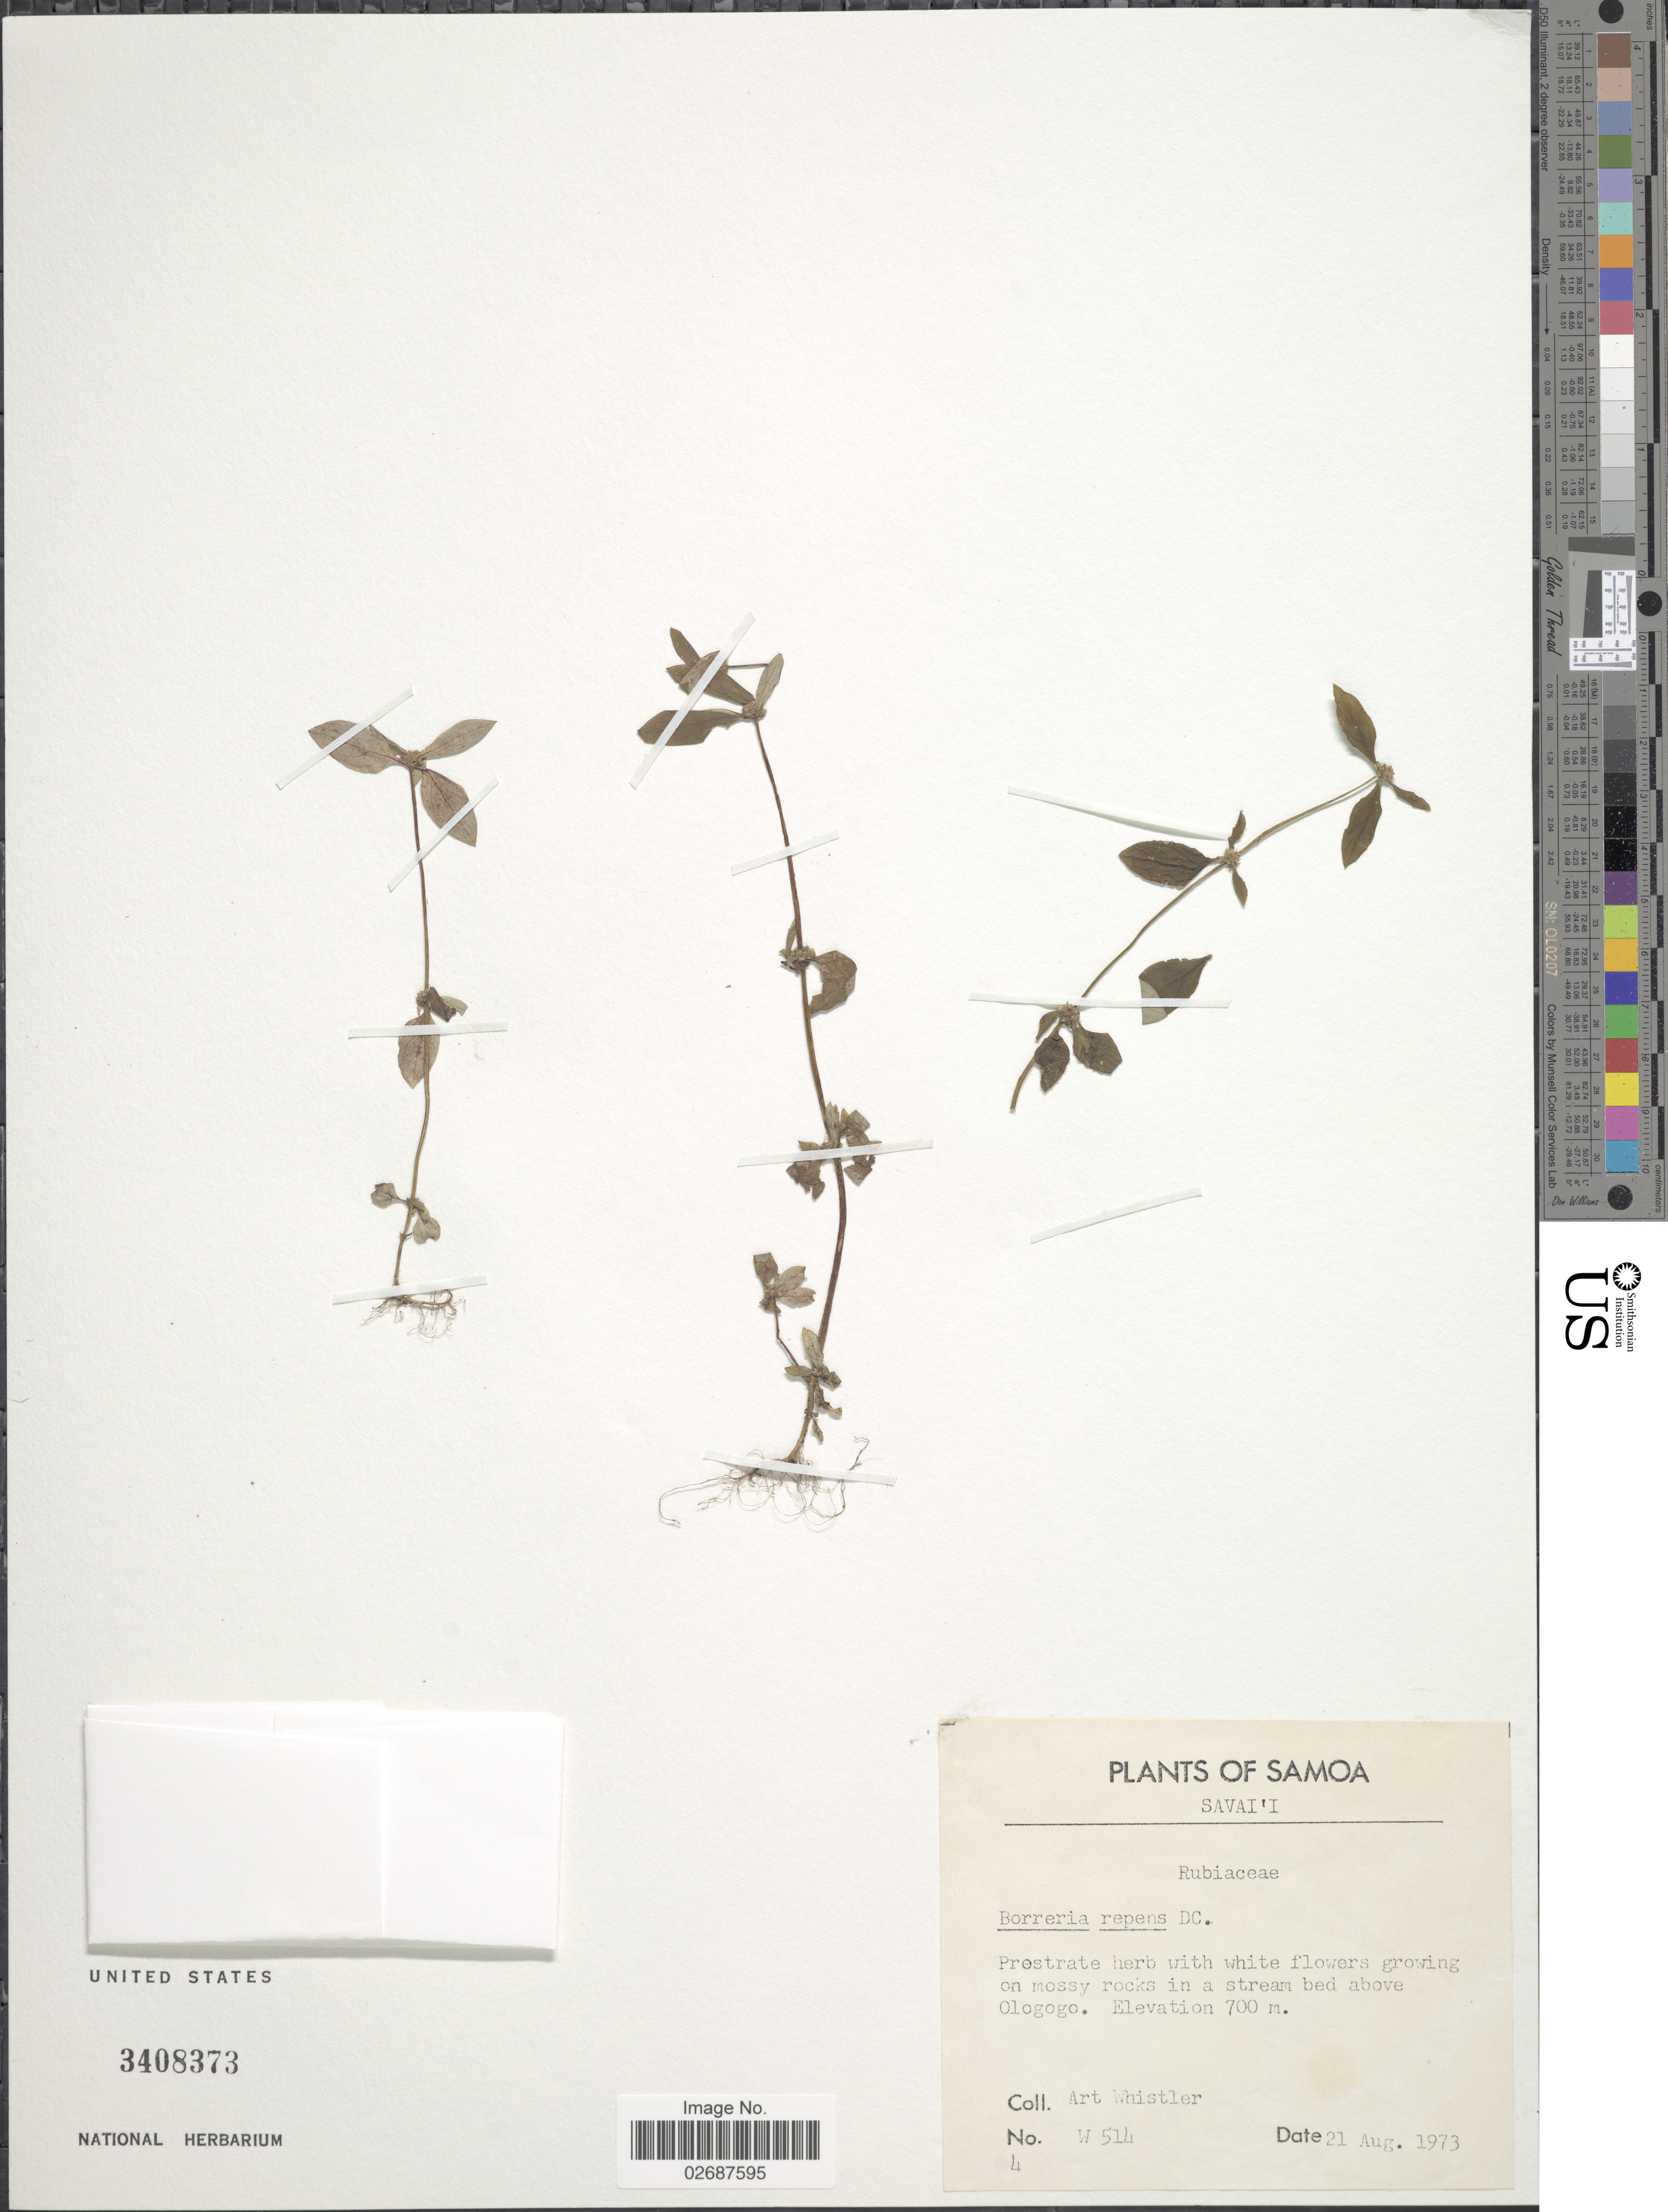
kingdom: Plantae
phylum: Tracheophyta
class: Magnoliopsida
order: Gentianales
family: Rubiaceae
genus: Borreria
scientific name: Borreria bellosguardo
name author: DC.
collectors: A. Whistler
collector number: W 514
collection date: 1973-08-21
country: Samoa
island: Savai'i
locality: Savai'i, on mossy rocks in a stream bed above Ologogo.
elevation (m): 700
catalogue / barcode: US 3408373